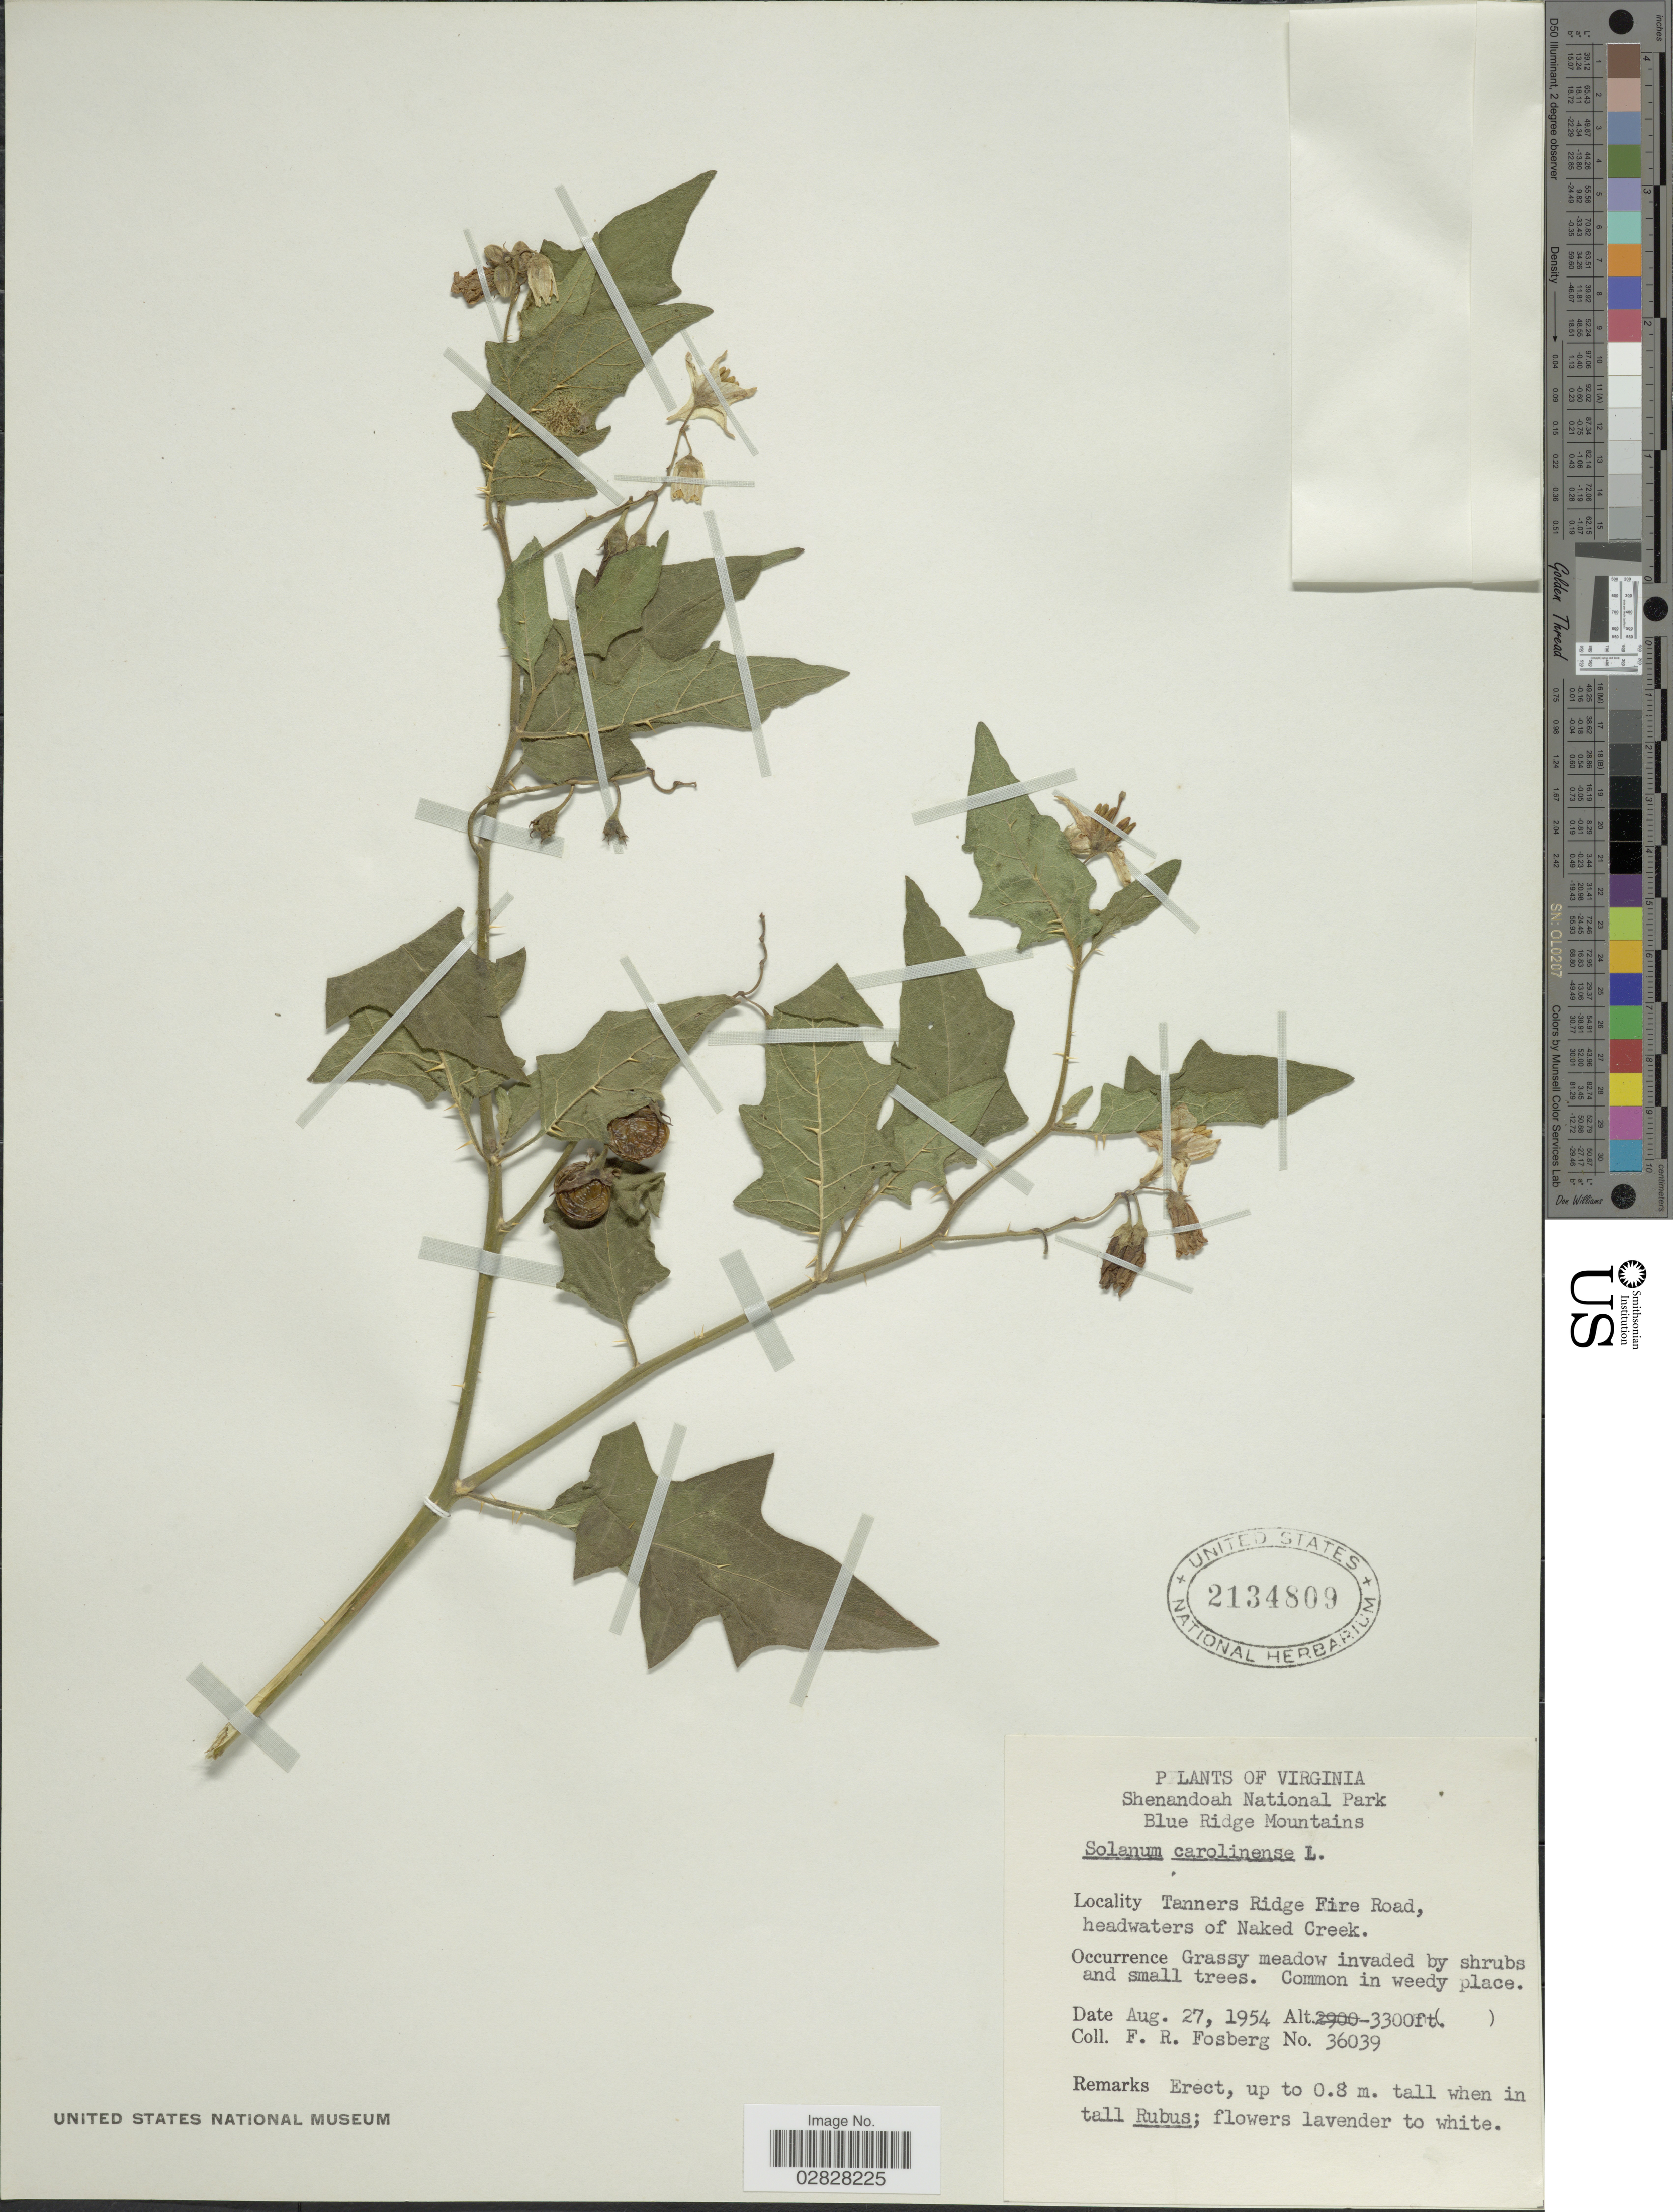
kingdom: Plantae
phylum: Tracheophyta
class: Magnoliopsida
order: Solanales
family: Solanaceae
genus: Solanum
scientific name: Solanum carolinense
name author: L.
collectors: F. R. Fosberg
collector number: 36039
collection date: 1954-08-27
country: United States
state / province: Virginia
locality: Shenandoah National Park. Blue Ridge Mountains. Tanners Ridge Fire Road, headwaters of Naked Creek.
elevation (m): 1006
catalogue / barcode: US 2134809